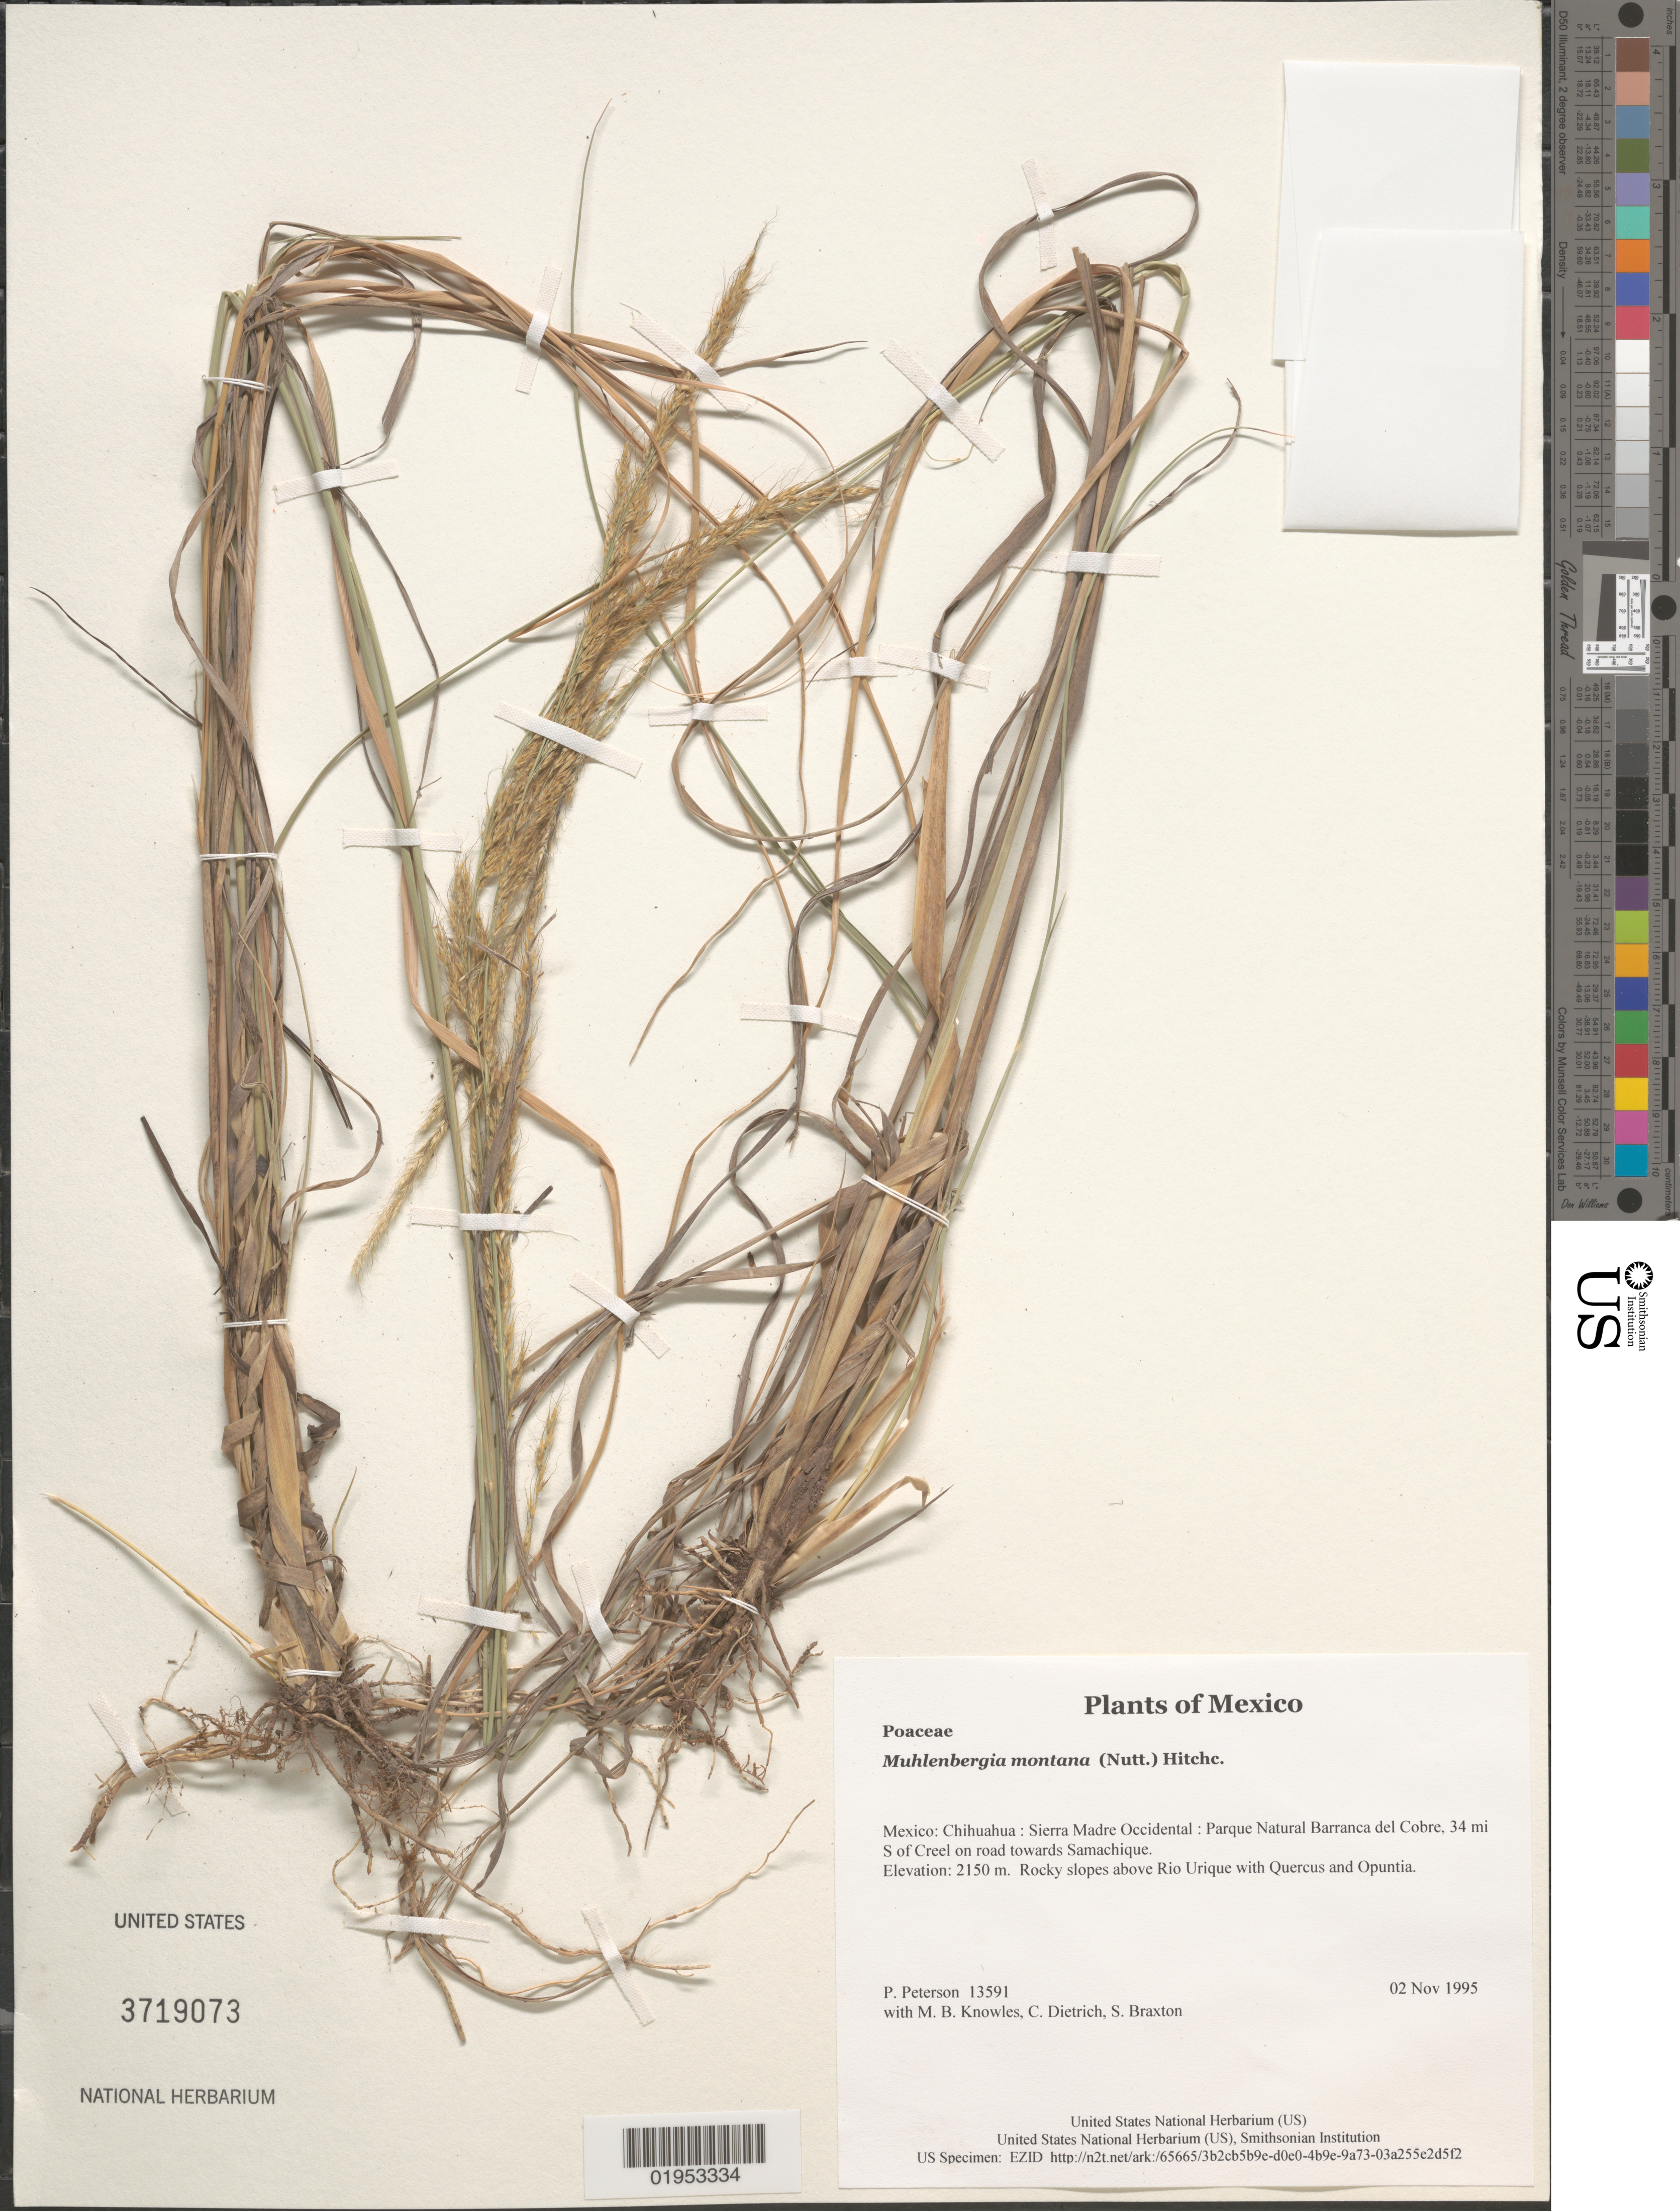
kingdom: Plantae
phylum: Tracheophyta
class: Liliopsida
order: Poales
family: Poaceae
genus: Muhlenbergia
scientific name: Muhlenbergia montana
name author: (Nutt.) Hitchc.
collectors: P. M. Peterson, M. B. Knowles, C. Dietrich & S. Braxton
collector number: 13591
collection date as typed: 02 Nov 1995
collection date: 1995-11-02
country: Mexico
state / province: Chihuahua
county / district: Sierra Madre Occidental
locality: Parque Natural Barranca del Cobre, 34 mi S of Creel on road towards Samachique.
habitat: Rocky slopes above Rio Urique with Quercus and Opuntia.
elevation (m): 2150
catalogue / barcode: US 3719073